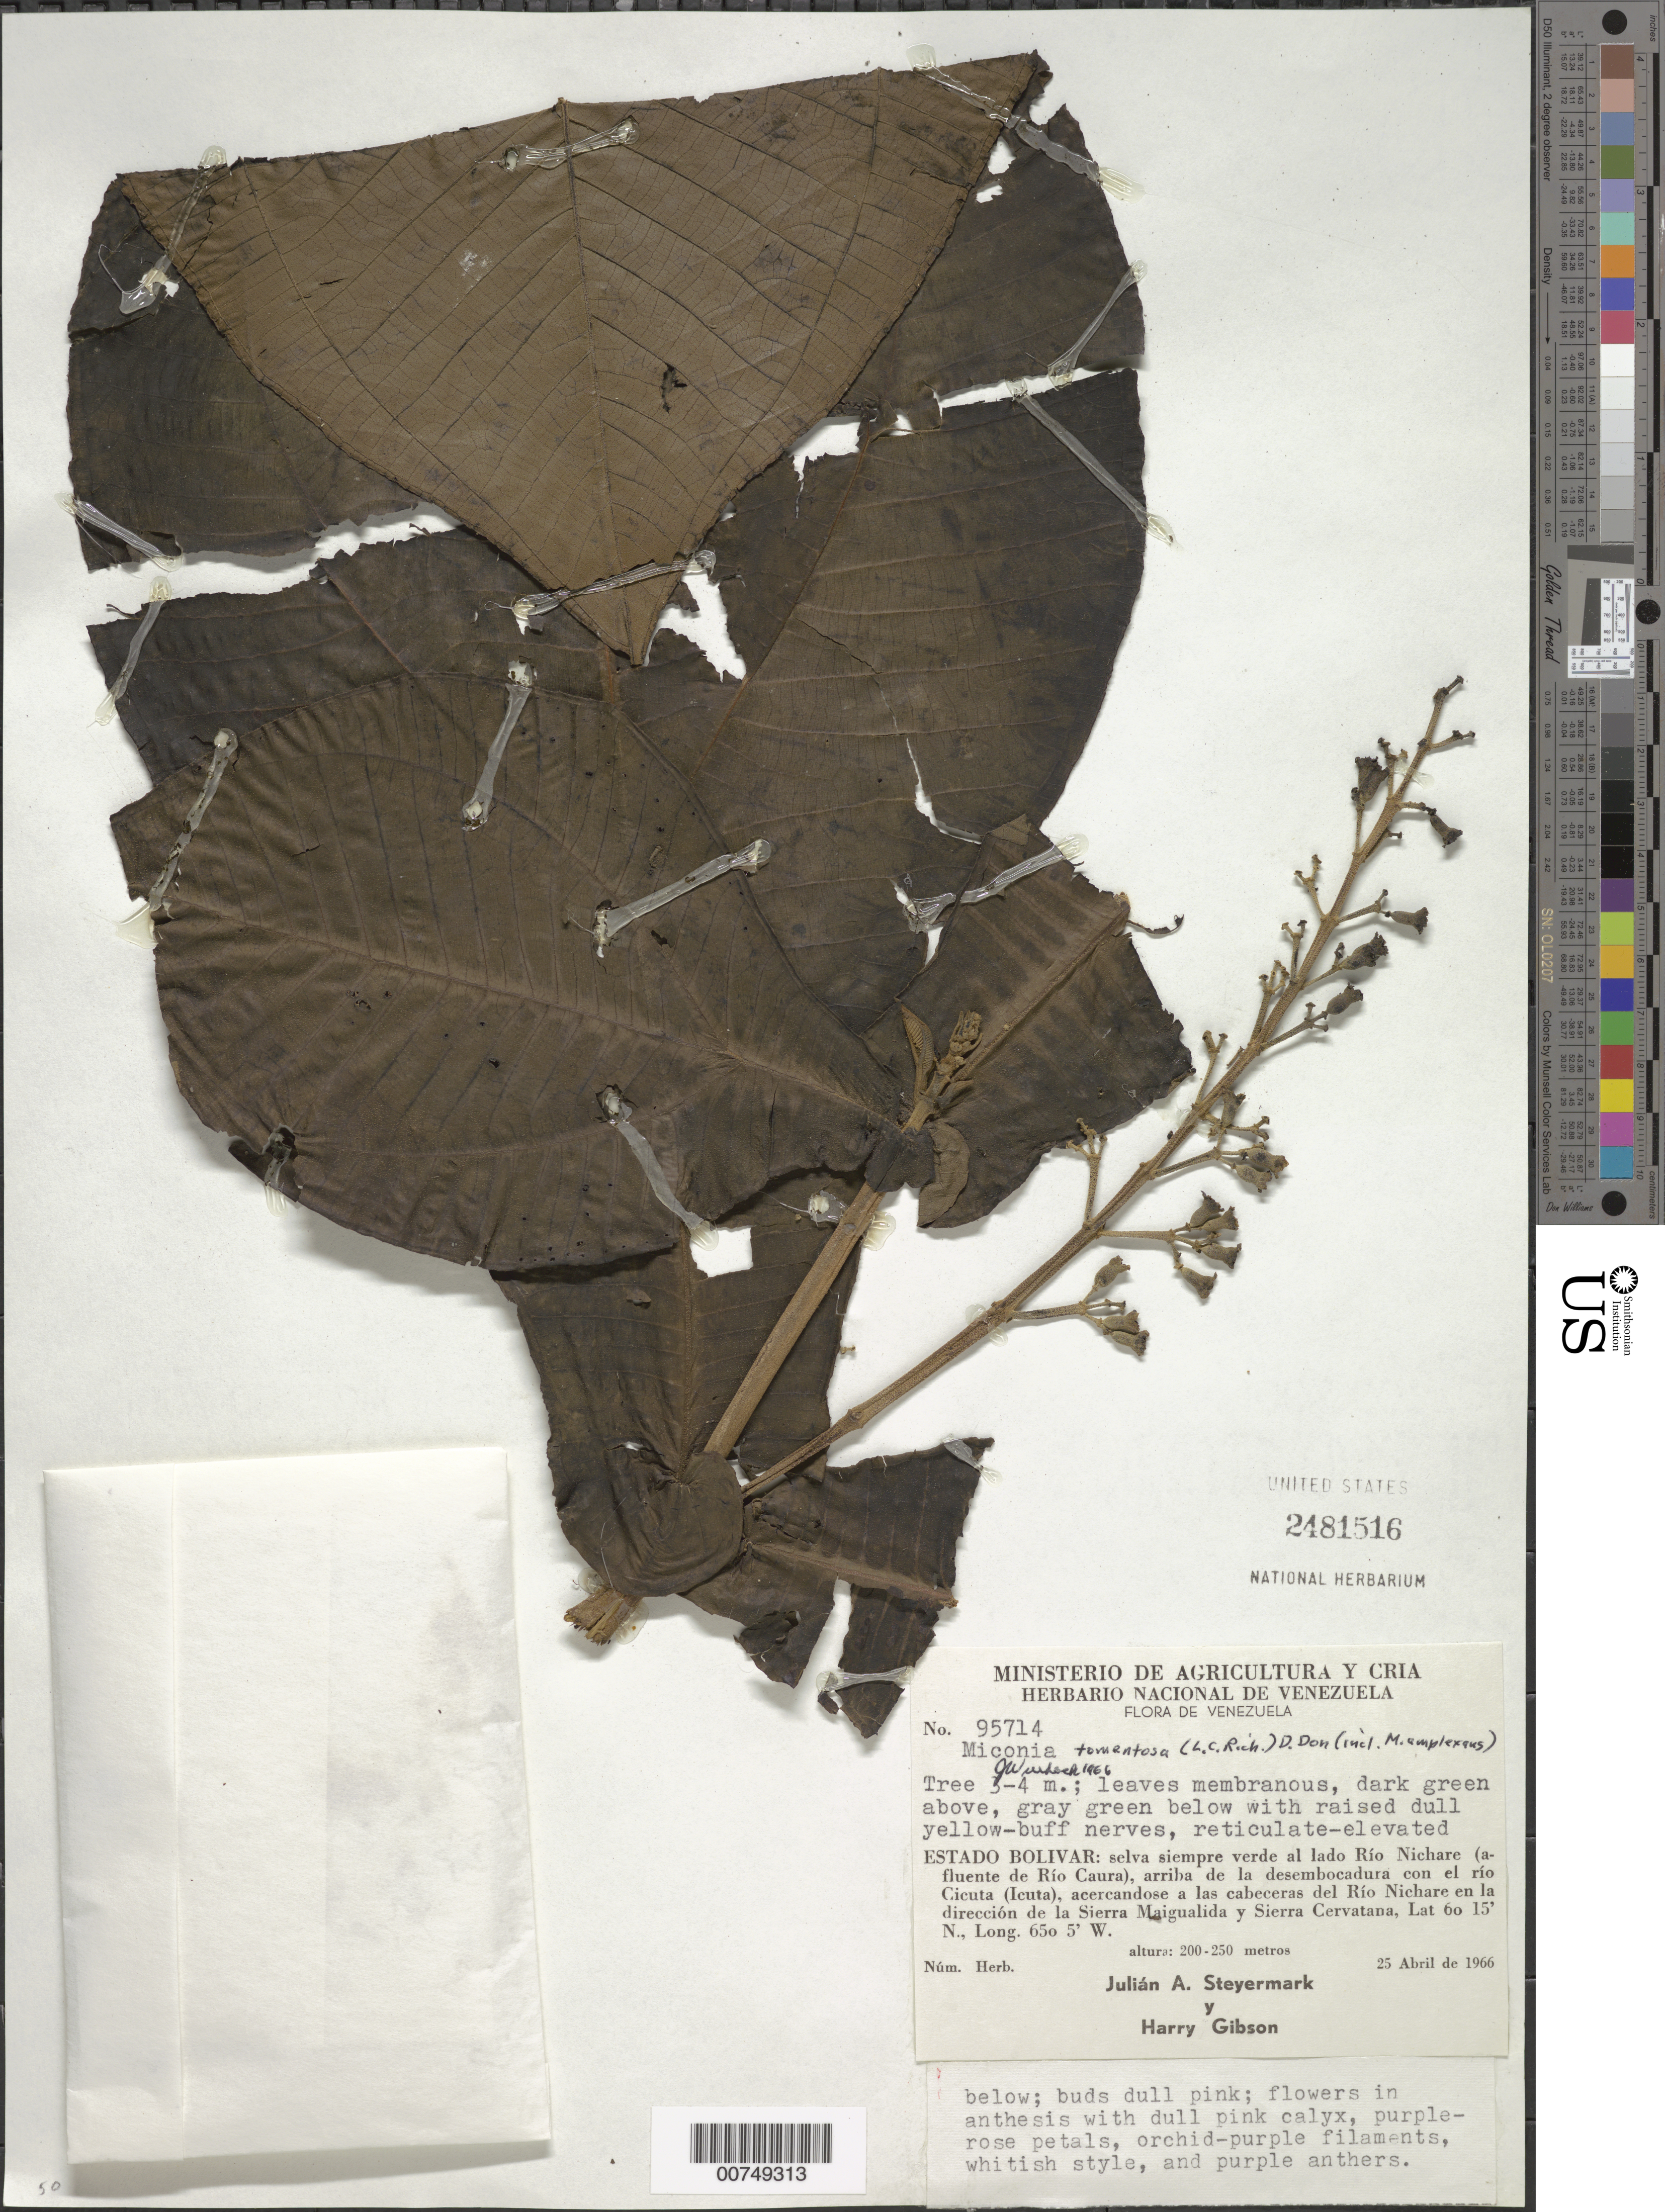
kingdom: Plantae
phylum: Tracheophyta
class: Magnoliopsida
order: Myrtales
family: Melastomataceae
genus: Miconia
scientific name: Miconia tomentosa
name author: (Rich.) D. Don ex DC.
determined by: Wurdack, John J., (US), US (UNITED STATES)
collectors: J. Steyermark & H. Gibson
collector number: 95714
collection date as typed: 25-Apr-66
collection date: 1966-04-25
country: Venezuela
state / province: Bolívar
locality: Río Nichare, near mouth of Río Cicuta, acercandose a las cabeceras del Río Nichare en la direccion de la Sierra Maigualida y Sierra Cervatana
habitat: Evergreen forest along river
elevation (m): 200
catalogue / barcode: US 2481516